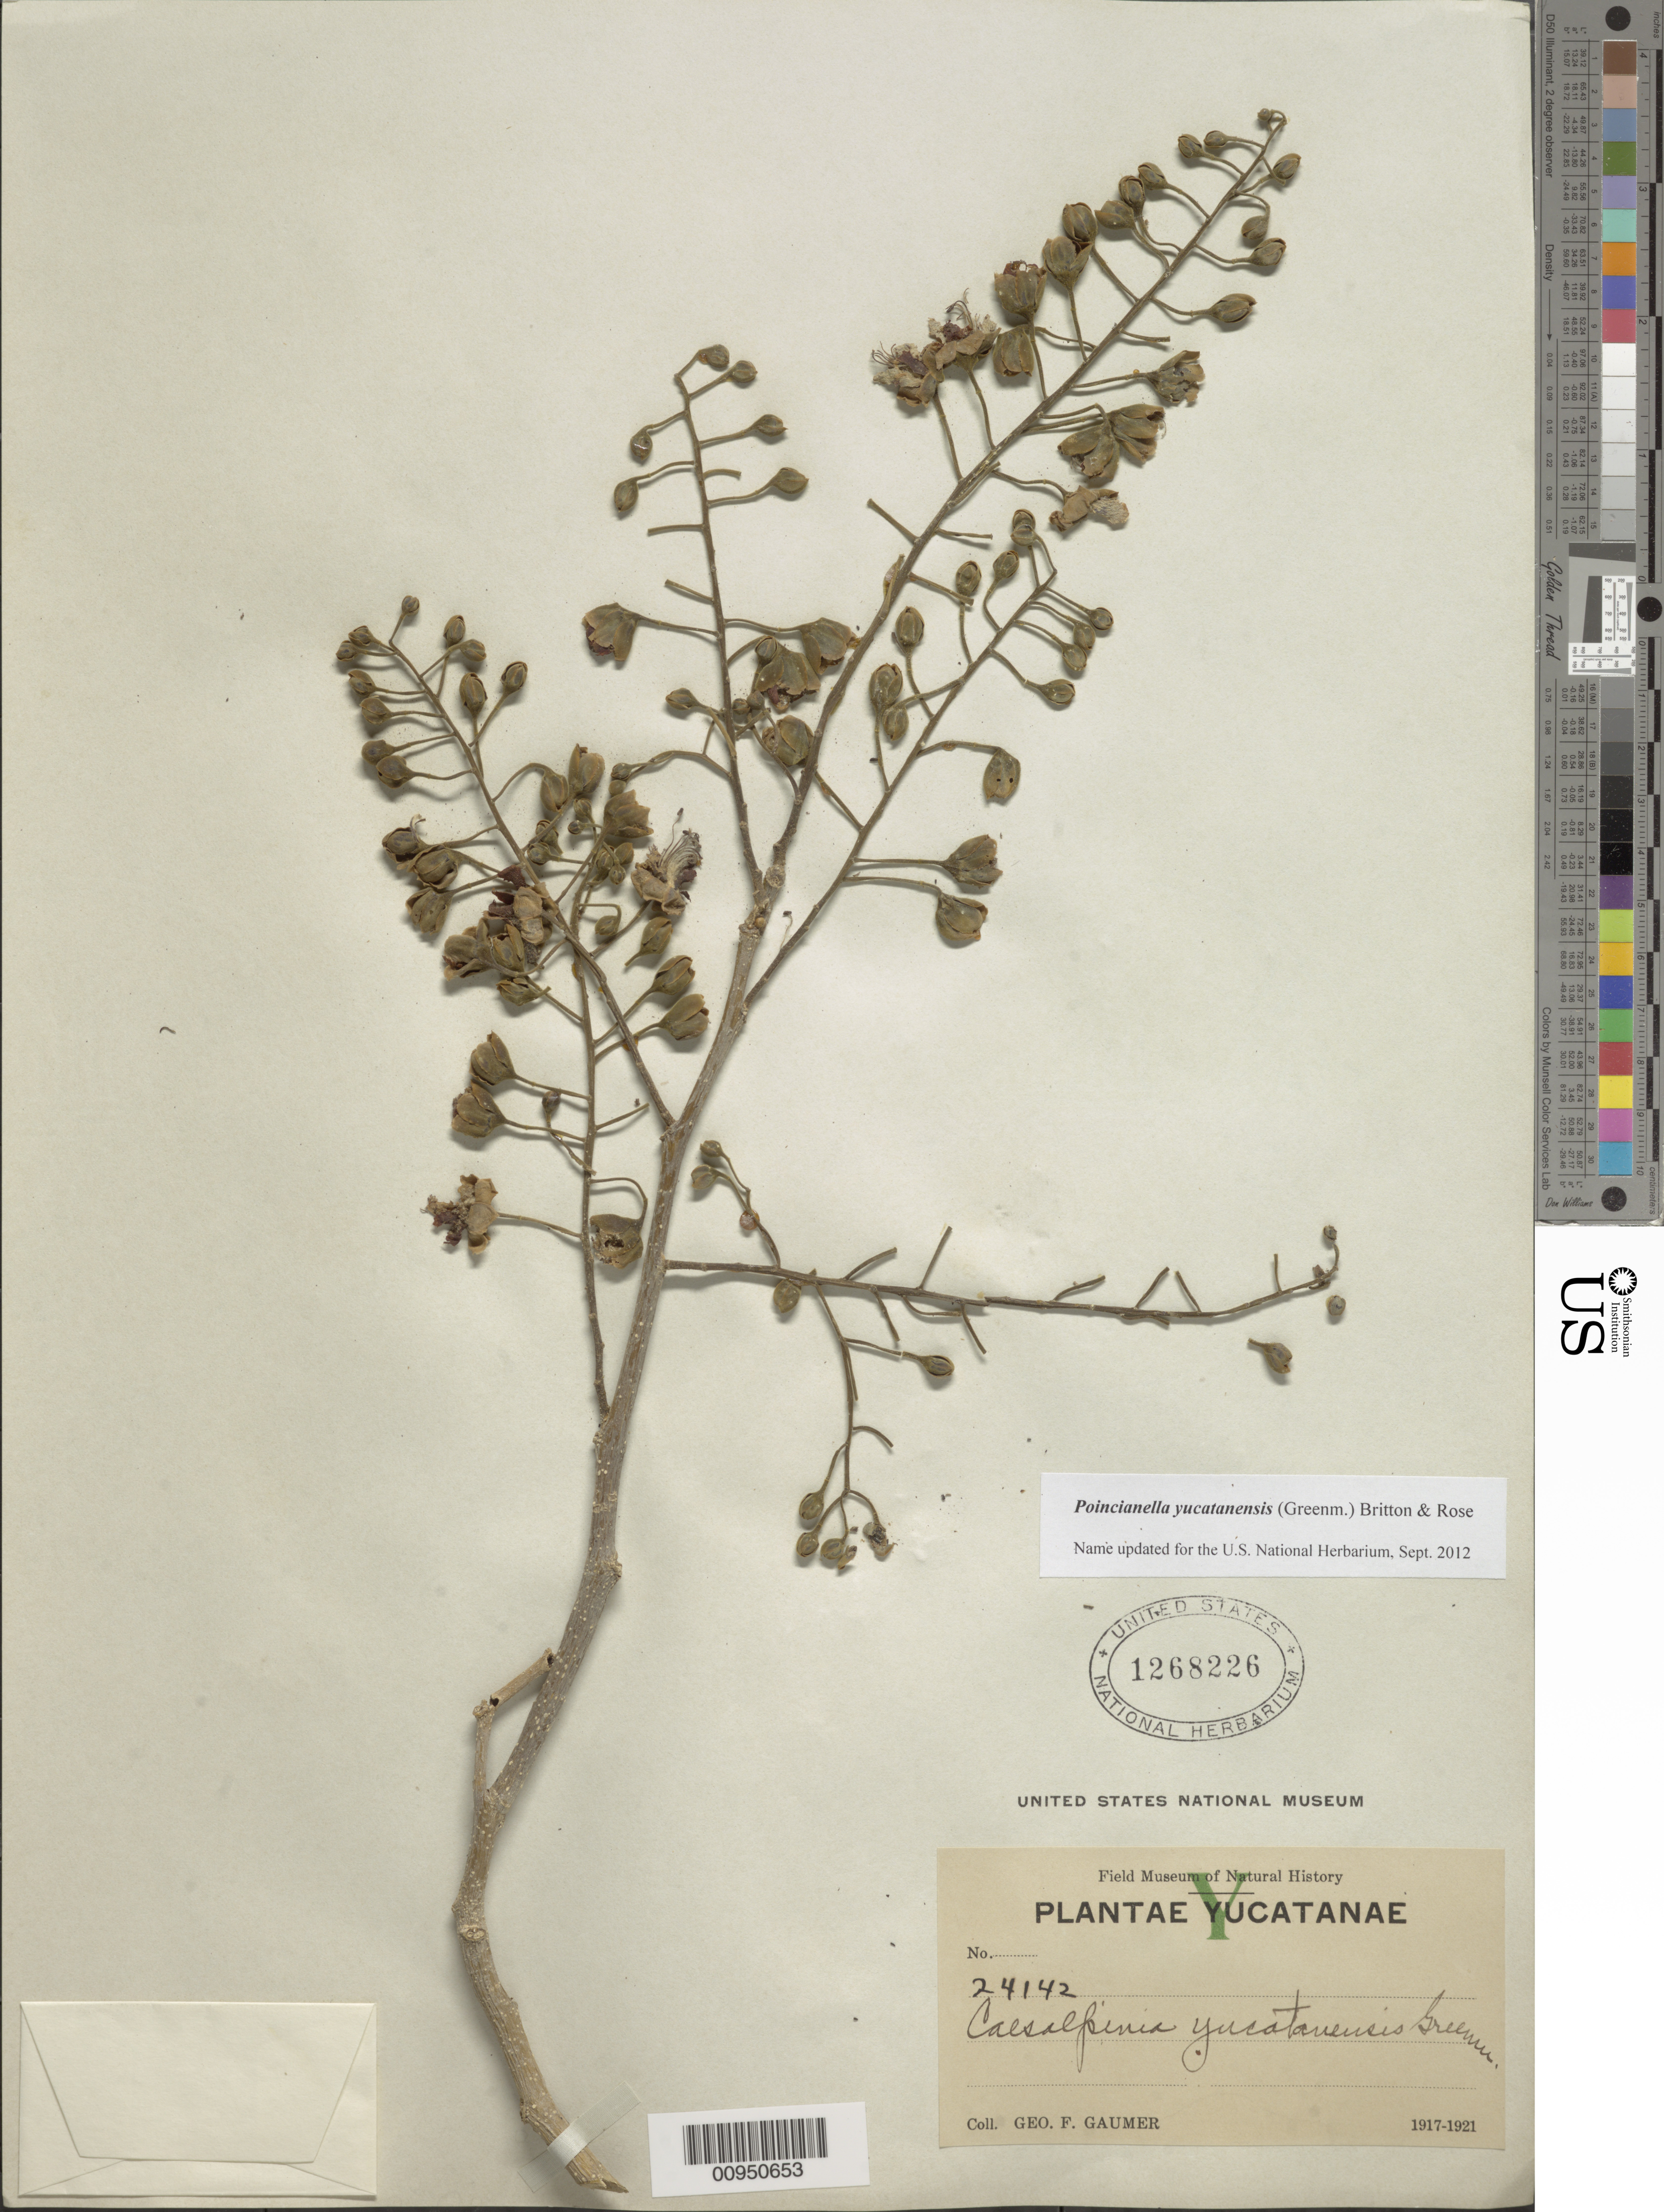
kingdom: Plantae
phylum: Tracheophyta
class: Magnoliopsida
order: Fabales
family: Fabaceae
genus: Erythrostemon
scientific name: Erythrostemon yucatanensis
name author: (Greenm.) Gagnon & G.P. Lewis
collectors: G. F. Gaumer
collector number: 24142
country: Mexico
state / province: Yucatán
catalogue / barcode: US 1268226